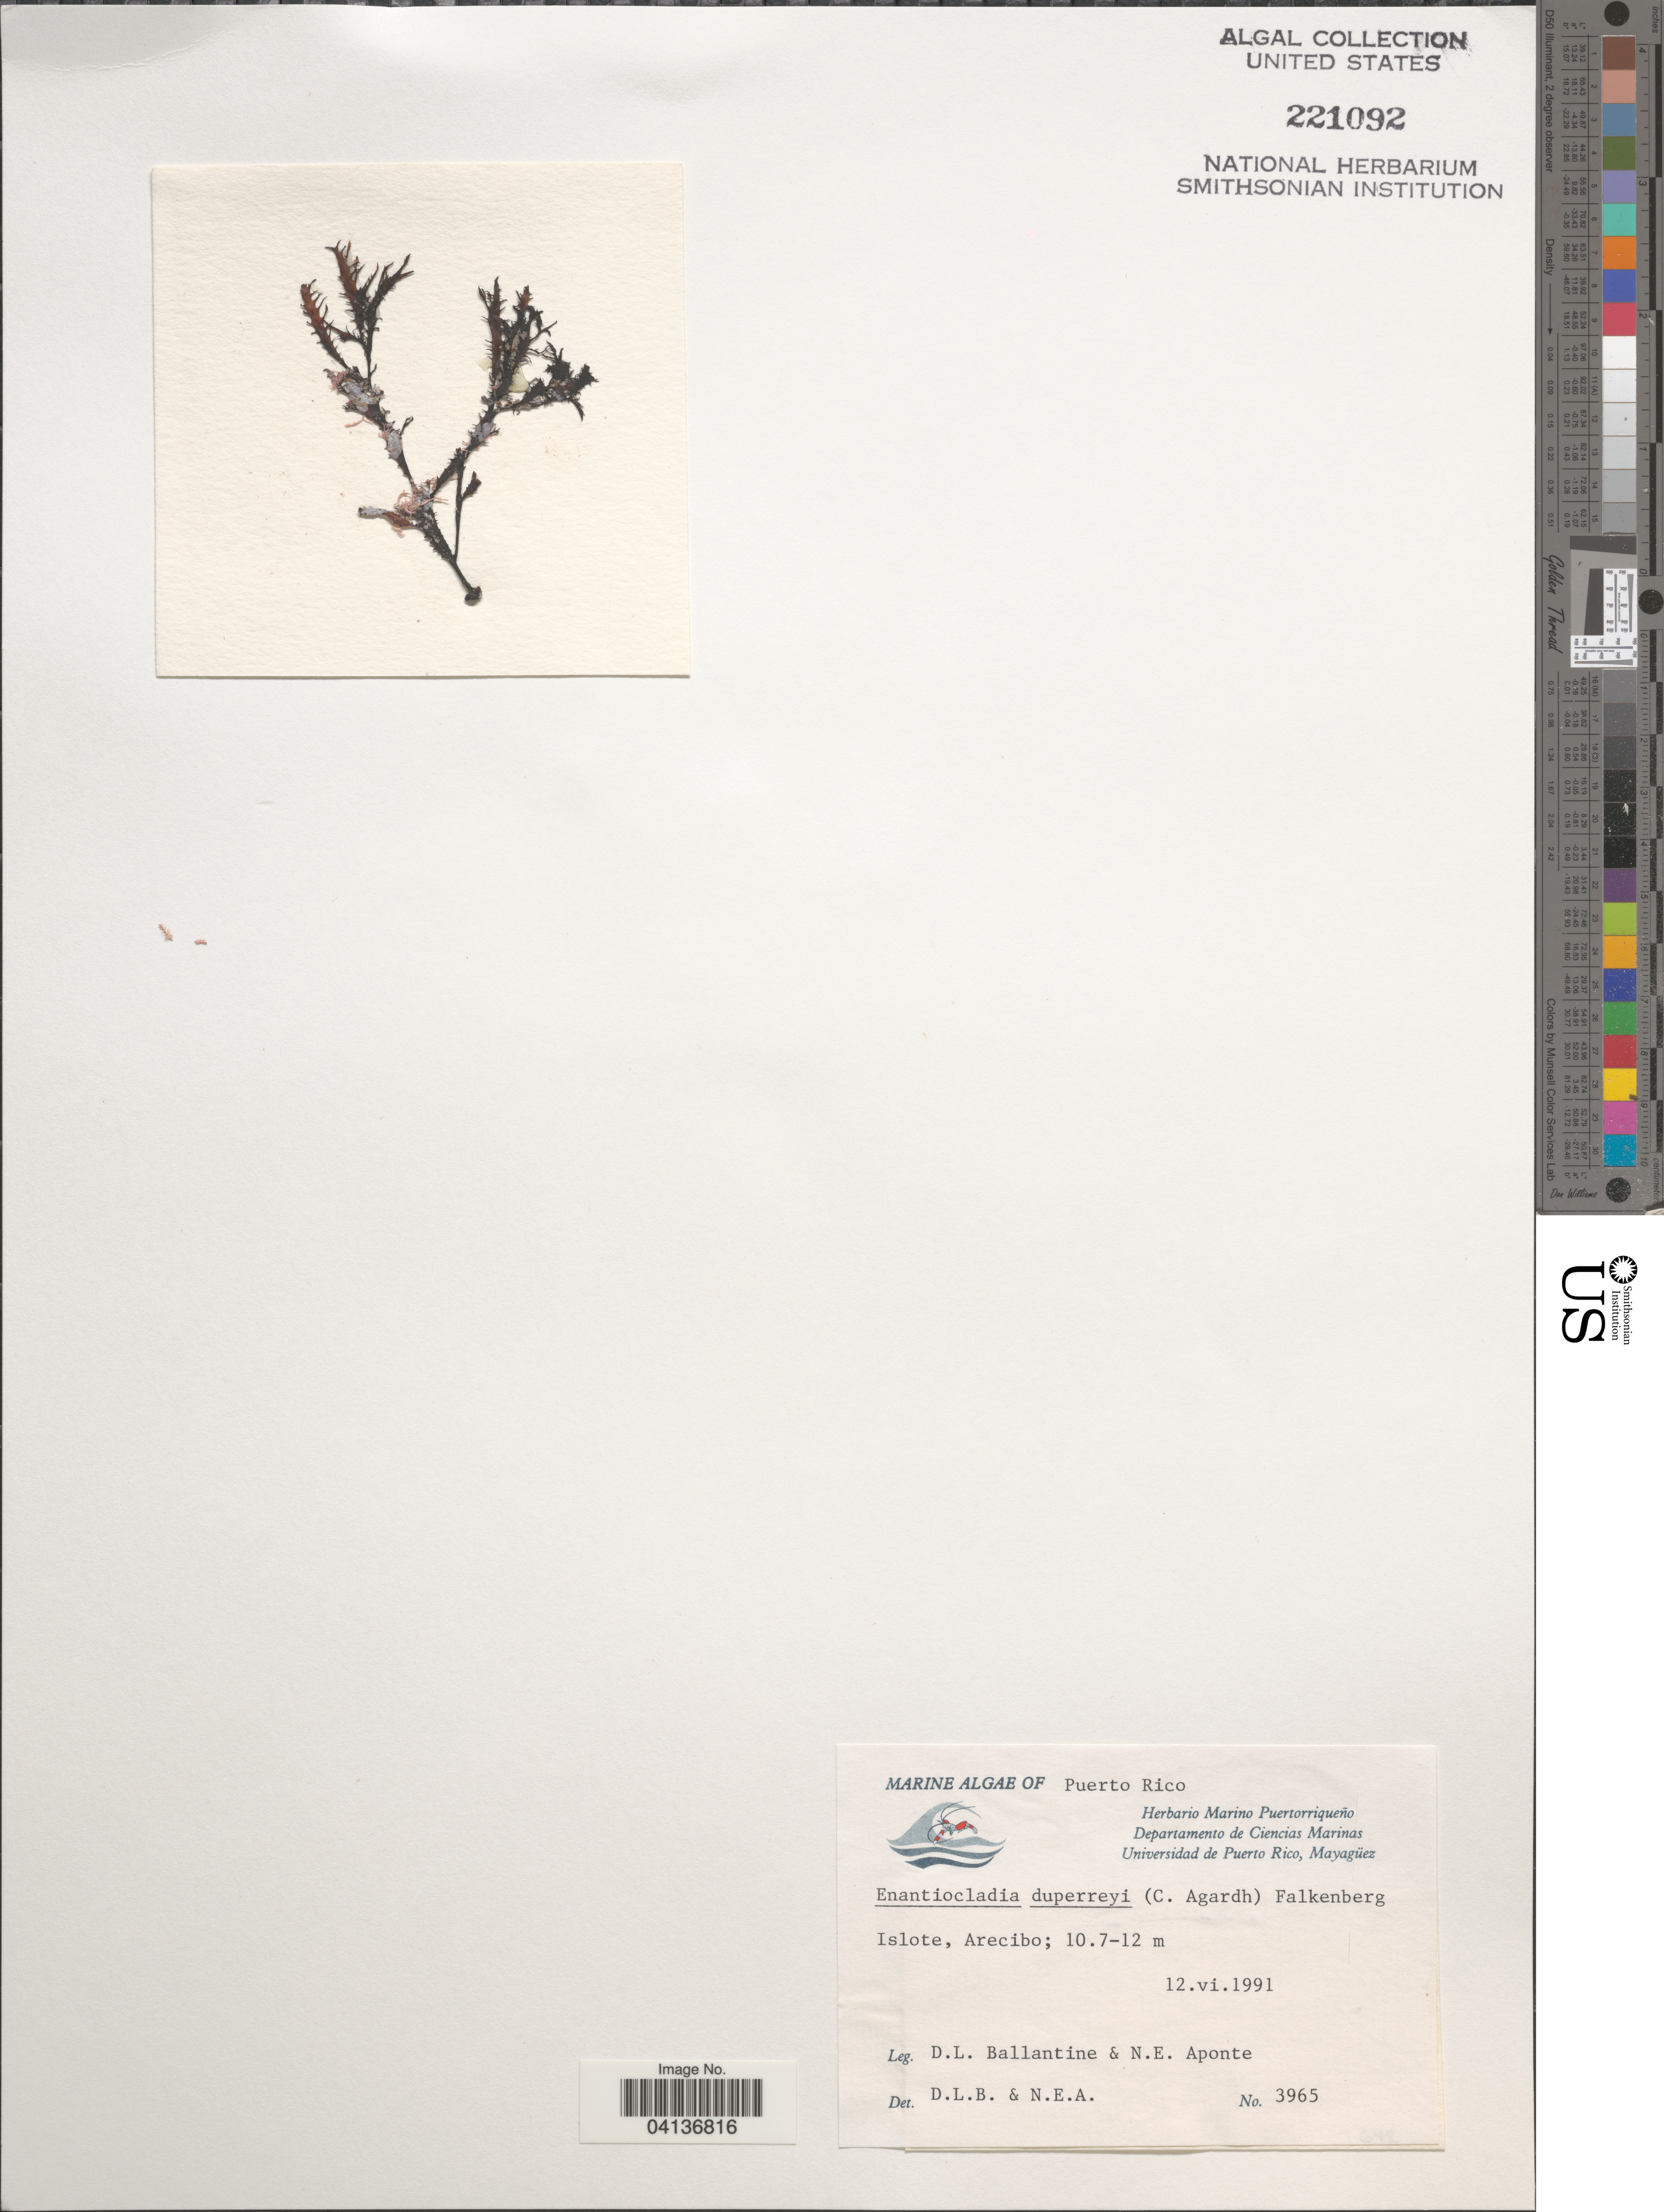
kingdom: Plantae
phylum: Rhodophyta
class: Florideophyceae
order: Ceramiales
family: Rhodomelaceae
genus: Enantiocladia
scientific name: Enantiocladia duperreyi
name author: (C. Agardh) Falkenb.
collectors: D.L. Ballantine & N. E. Aponte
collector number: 3965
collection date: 1991-06-12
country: Puerto Rico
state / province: Arecibo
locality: Islote.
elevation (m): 10.7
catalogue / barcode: US 221092